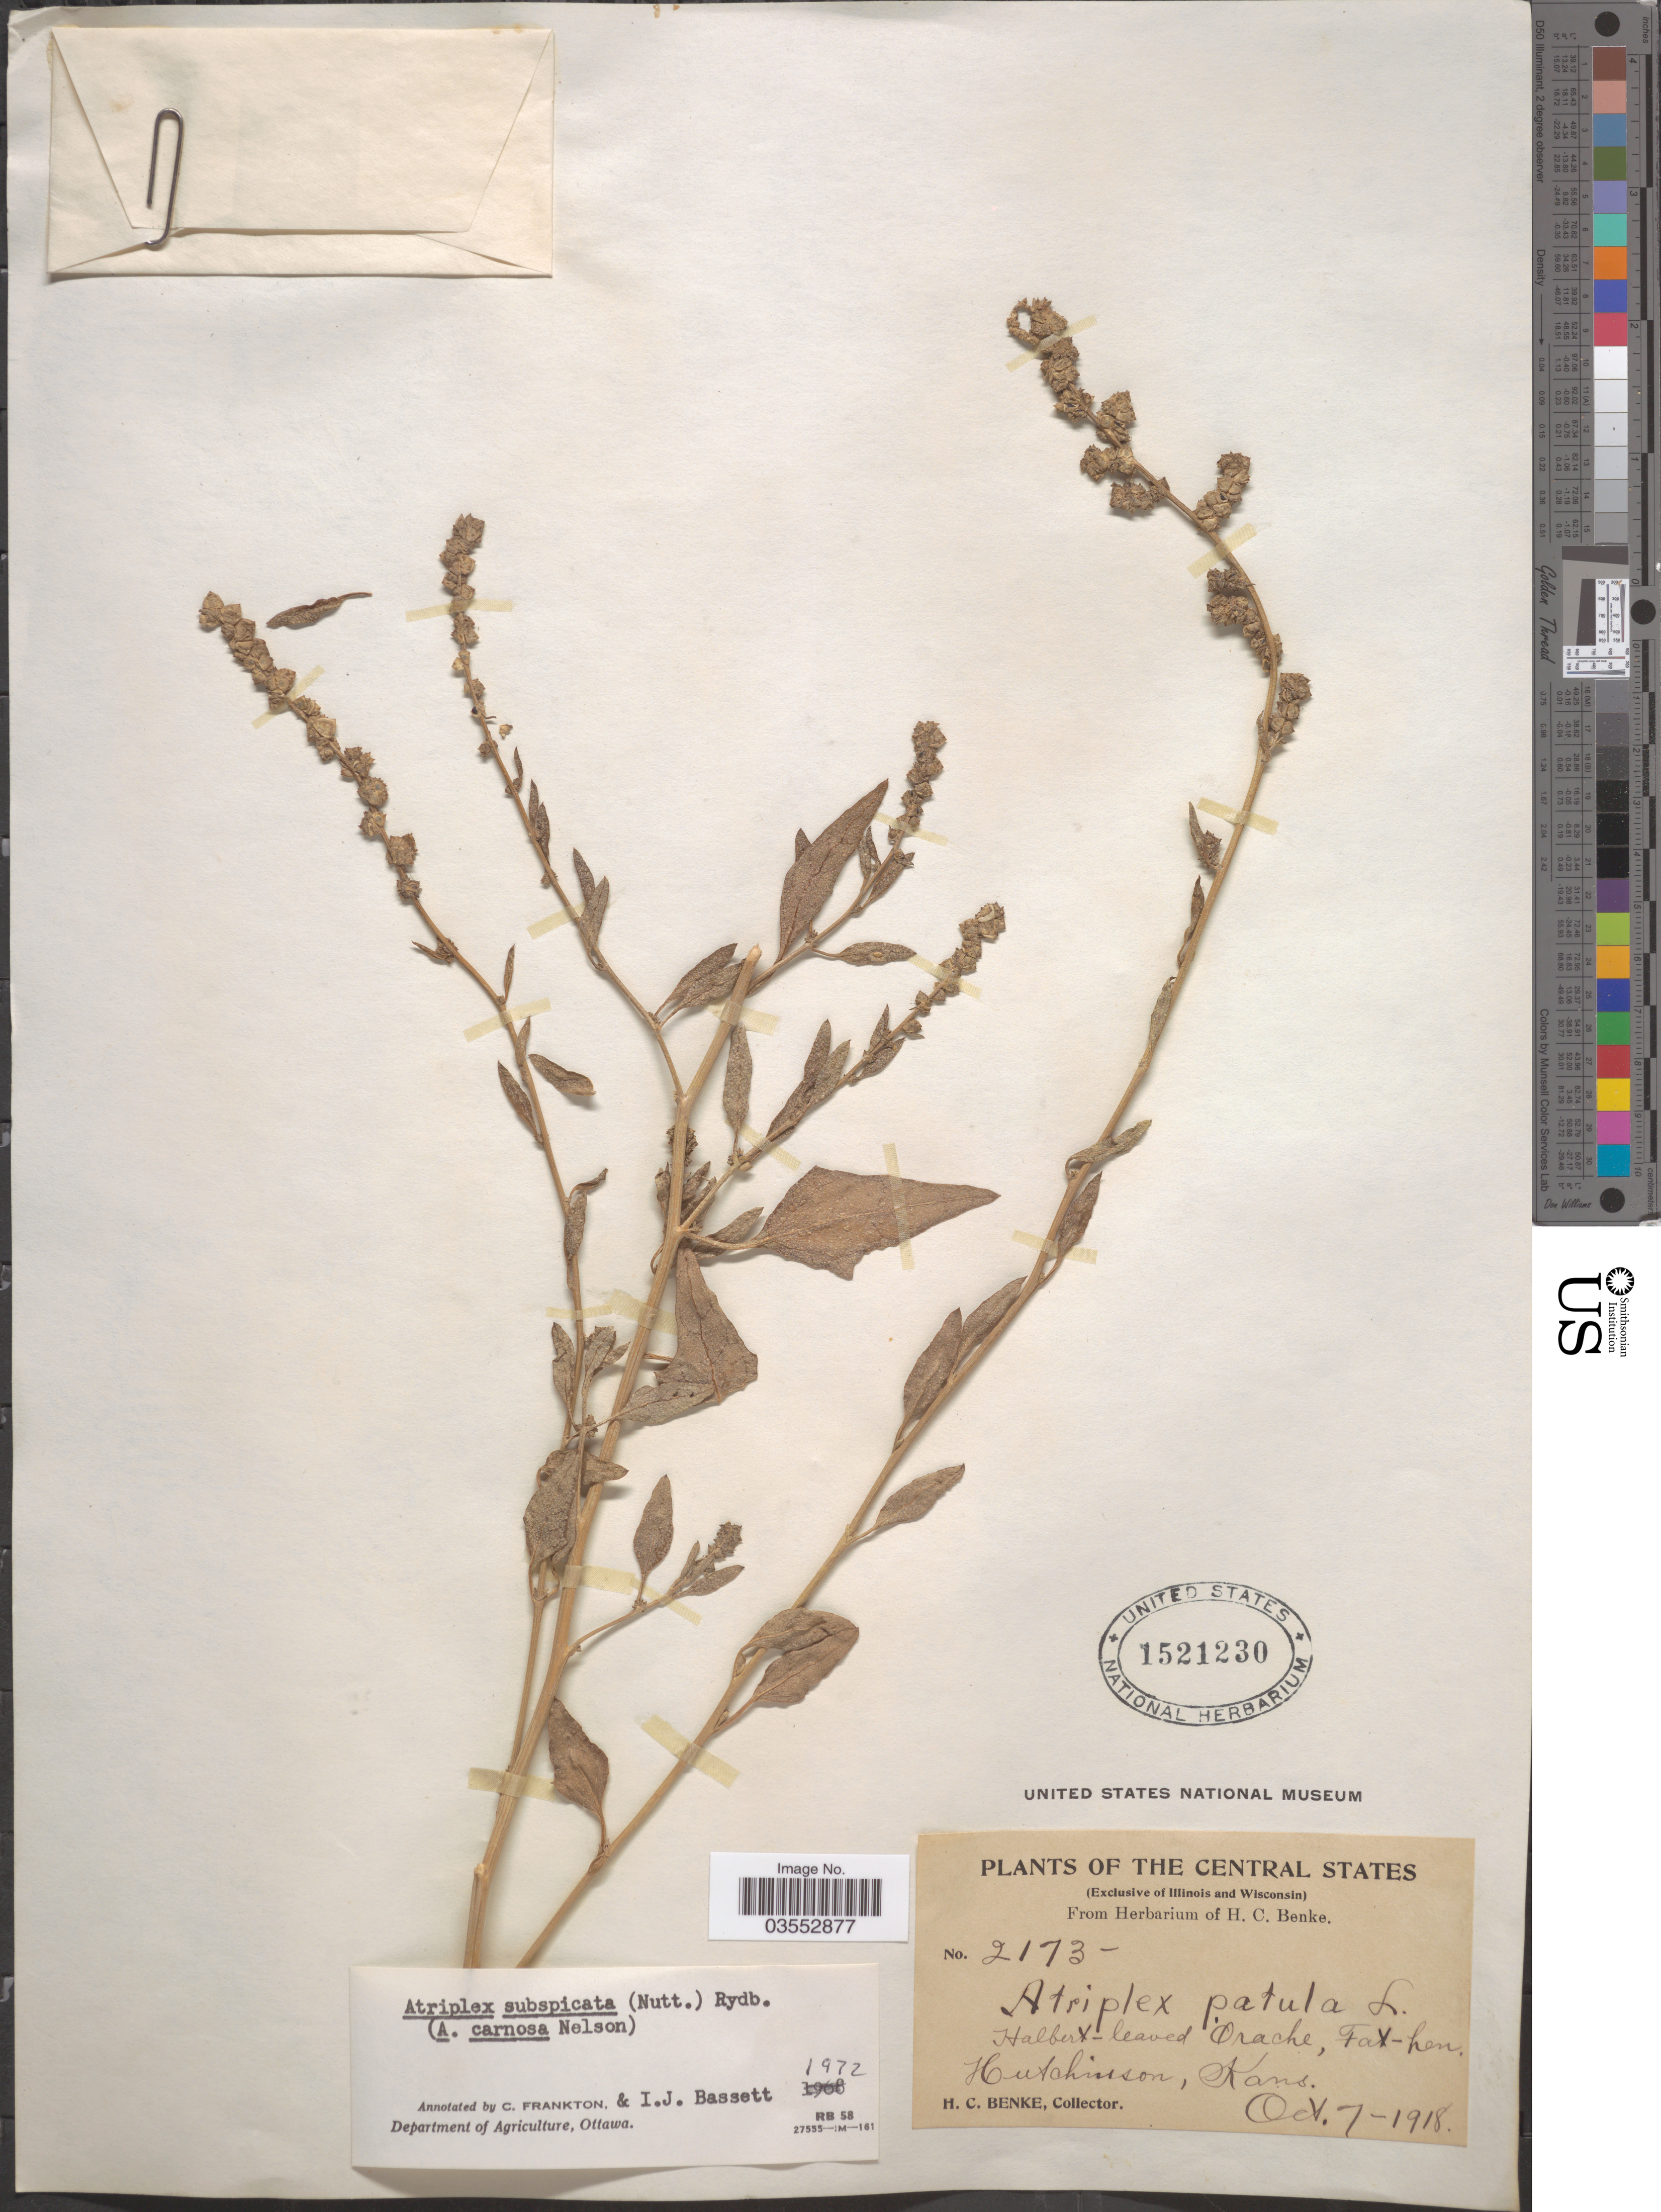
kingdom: Plantae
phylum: Tracheophyta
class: Magnoliopsida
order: Caryophyllales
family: Amaranthaceae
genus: Atriplex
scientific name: Atriplex subspicata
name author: (Nutt.) Rydb.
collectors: H. Benke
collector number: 2173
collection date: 1918-10-07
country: United States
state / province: Kansas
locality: The Central States. Hutchinson.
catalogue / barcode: US 1521230